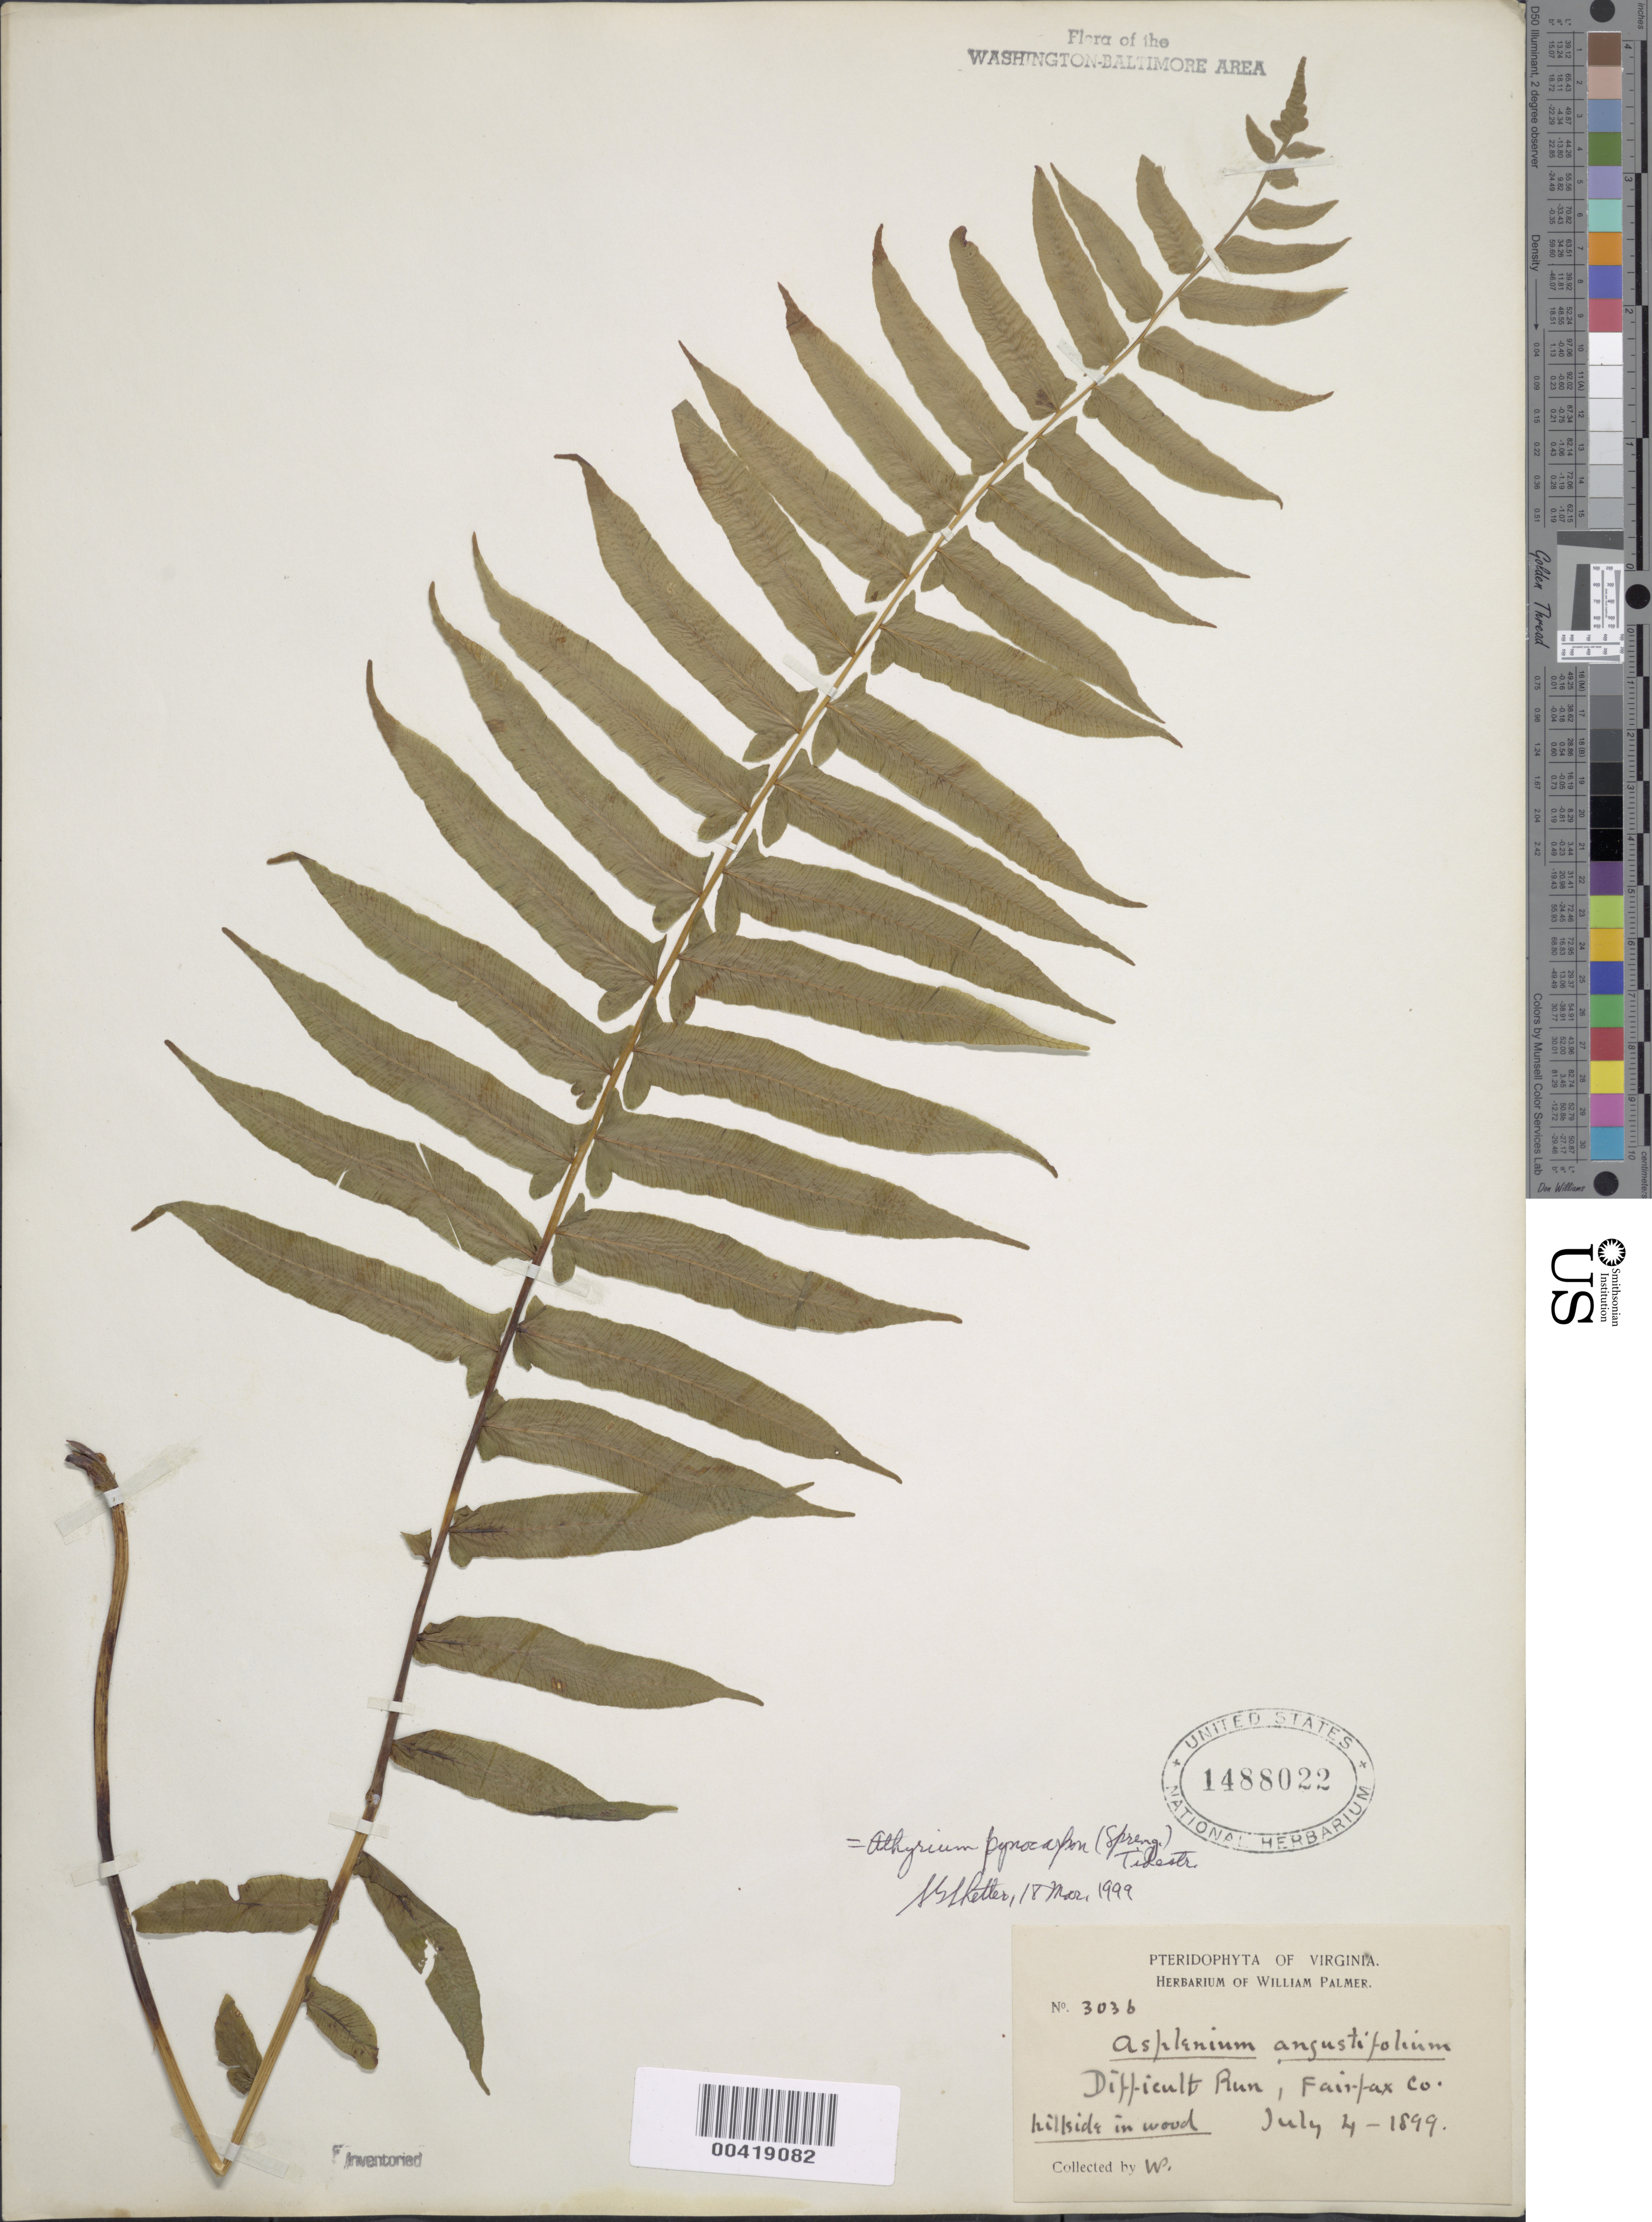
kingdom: Plantae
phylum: Tracheophyta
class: Polypodiopsida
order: Polypodiales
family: Diplaziopsidaceae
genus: Homalosorus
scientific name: Homalosorus pycnocarpos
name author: (Spreng.) Pic. Serm.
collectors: W. Palmer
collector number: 303B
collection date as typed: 04 Jul 1899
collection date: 1899-07-04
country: United States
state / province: Virginia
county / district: Fairfax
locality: Difficult Run C. and O. Canal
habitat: Hillside in wood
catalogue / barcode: US 1488022